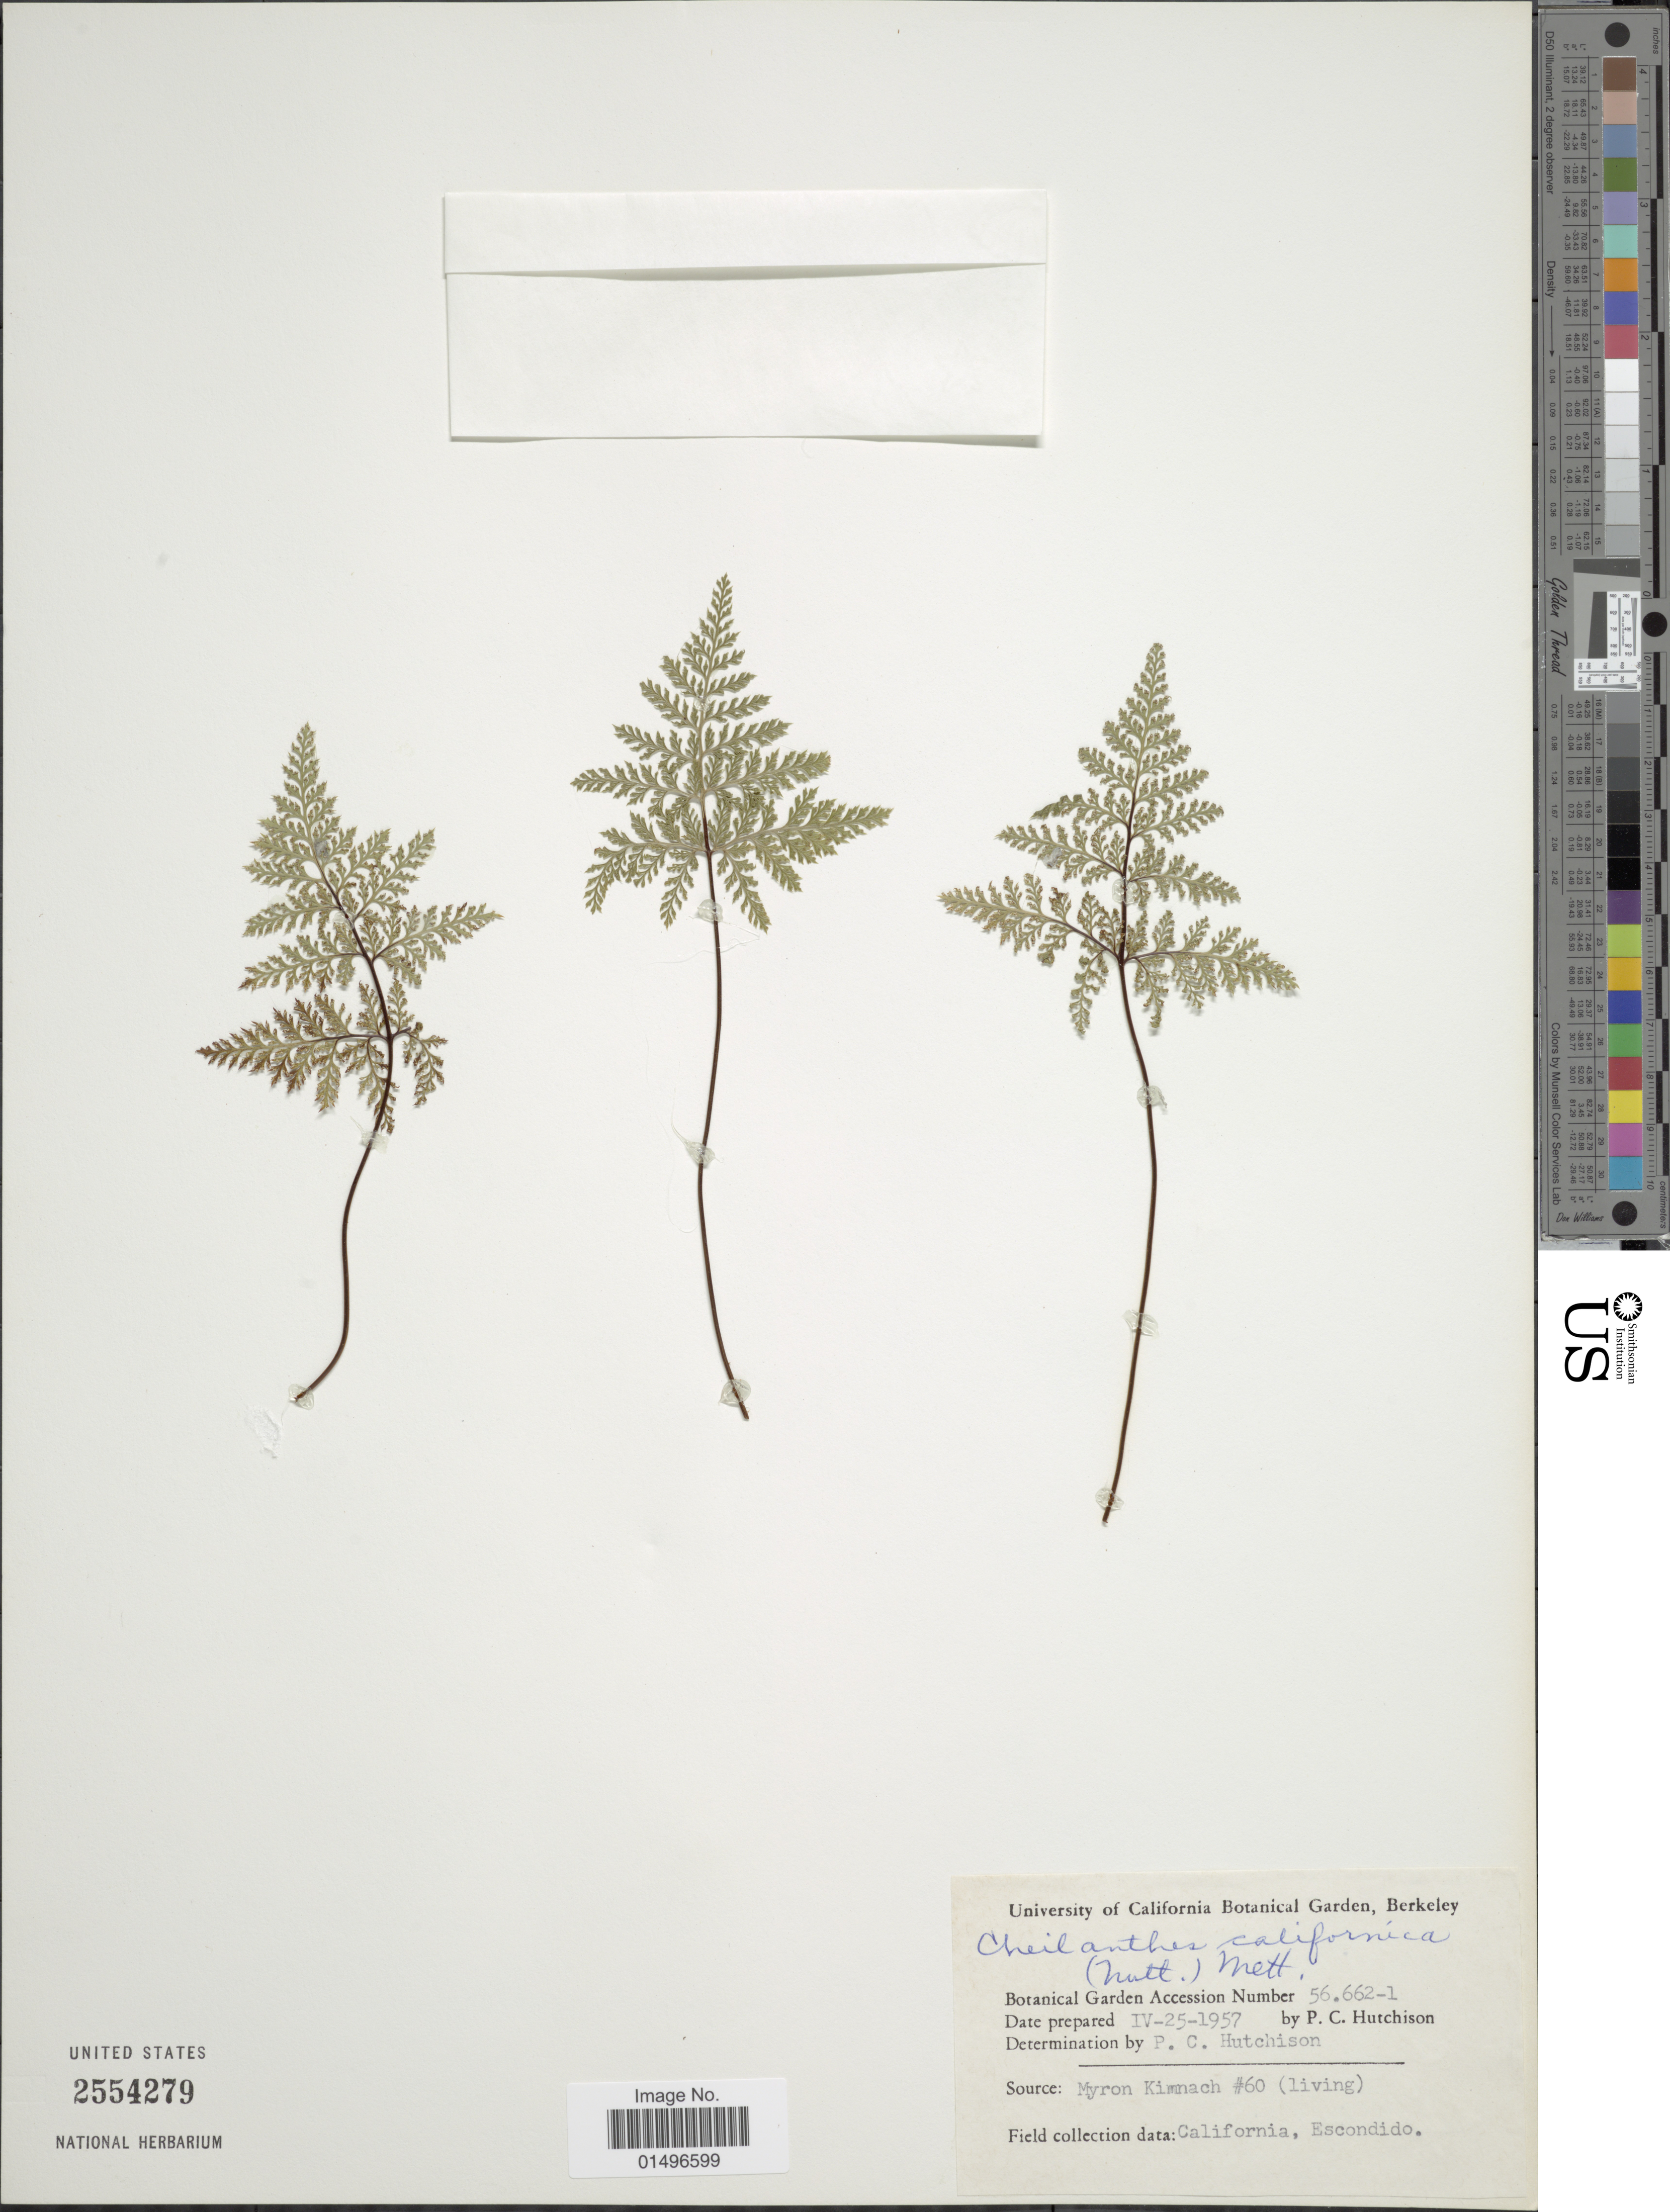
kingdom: Plantae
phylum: Tracheophyta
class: Polypodiopsida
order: Polypodiales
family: Pteridaceae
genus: Aspidotis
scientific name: Aspidotis californica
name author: (Hook.) Nutt. ex Copel.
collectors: P. C. Hutchison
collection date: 1957-04-25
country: United States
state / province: California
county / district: Alameda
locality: University of California Botanical Garden, Berkeley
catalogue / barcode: US 2554279